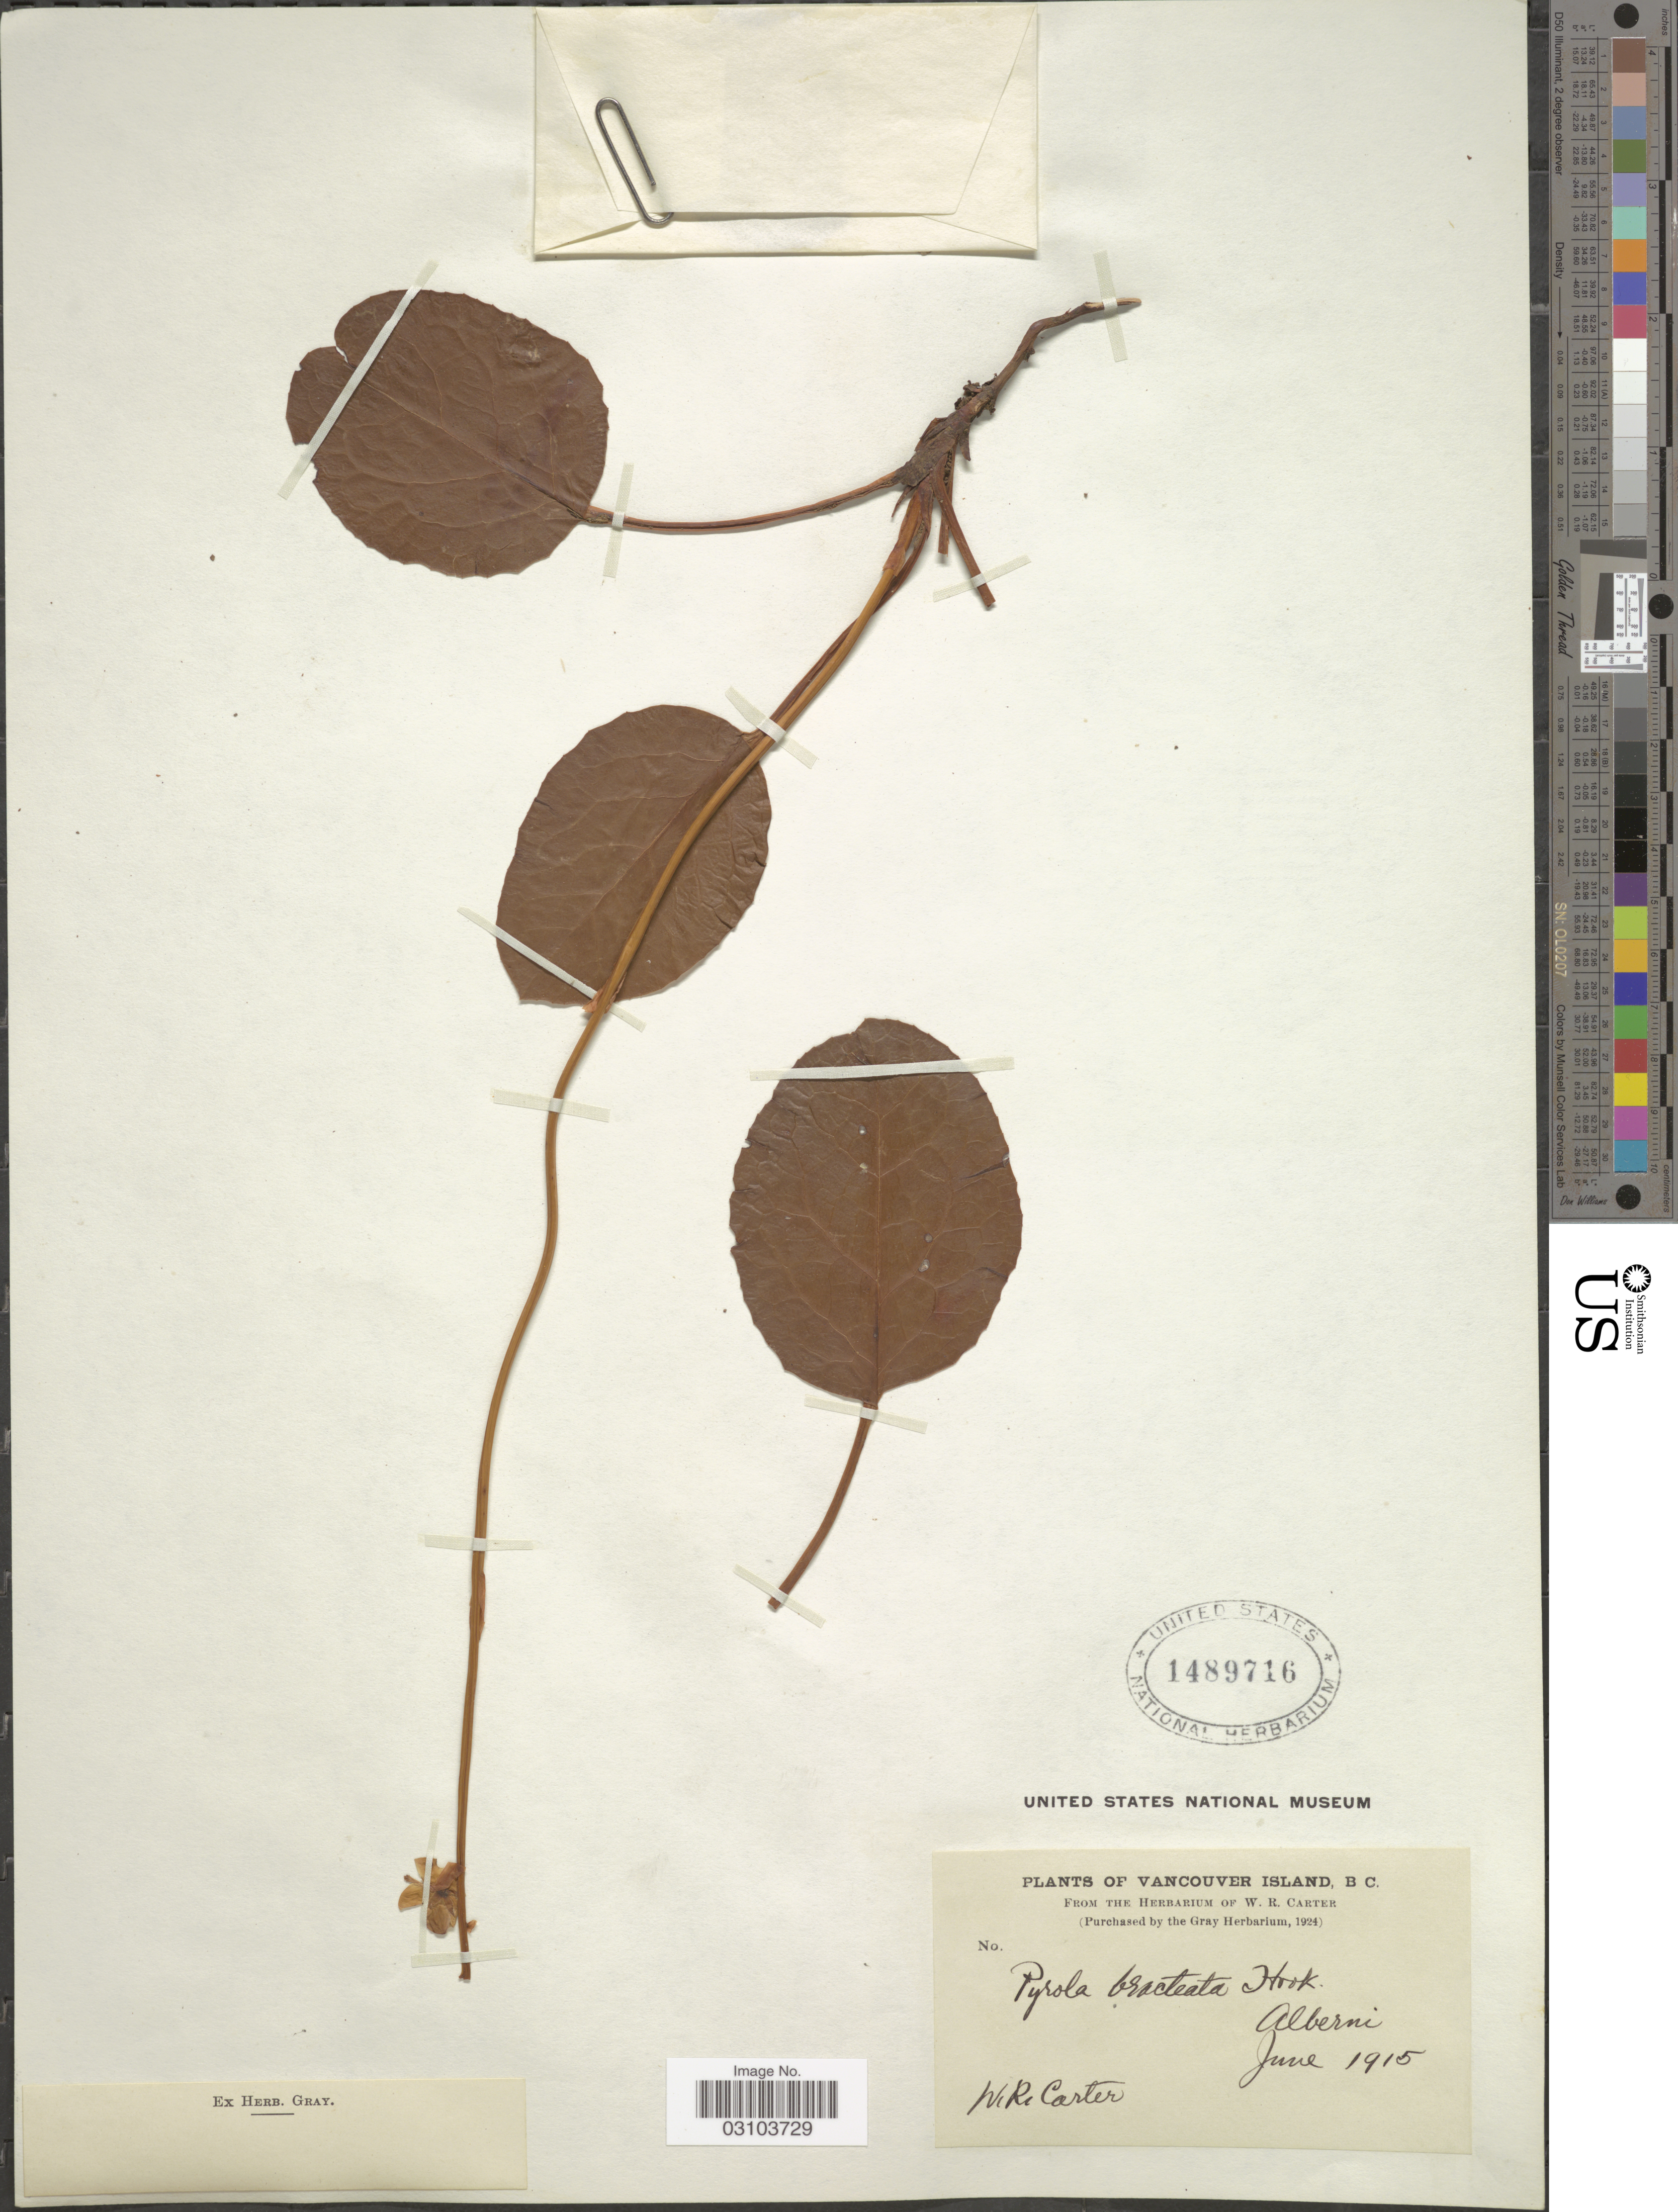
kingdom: Plantae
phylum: Tracheophyta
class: Magnoliopsida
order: Ericales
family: Ericaceae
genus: Pyrola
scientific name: Pyrola bracteata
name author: Hook.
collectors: W. R. Carter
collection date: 1915-06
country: Canada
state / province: British Columbia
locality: Vancouver Island, B. C. Alberni.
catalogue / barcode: US 1489716